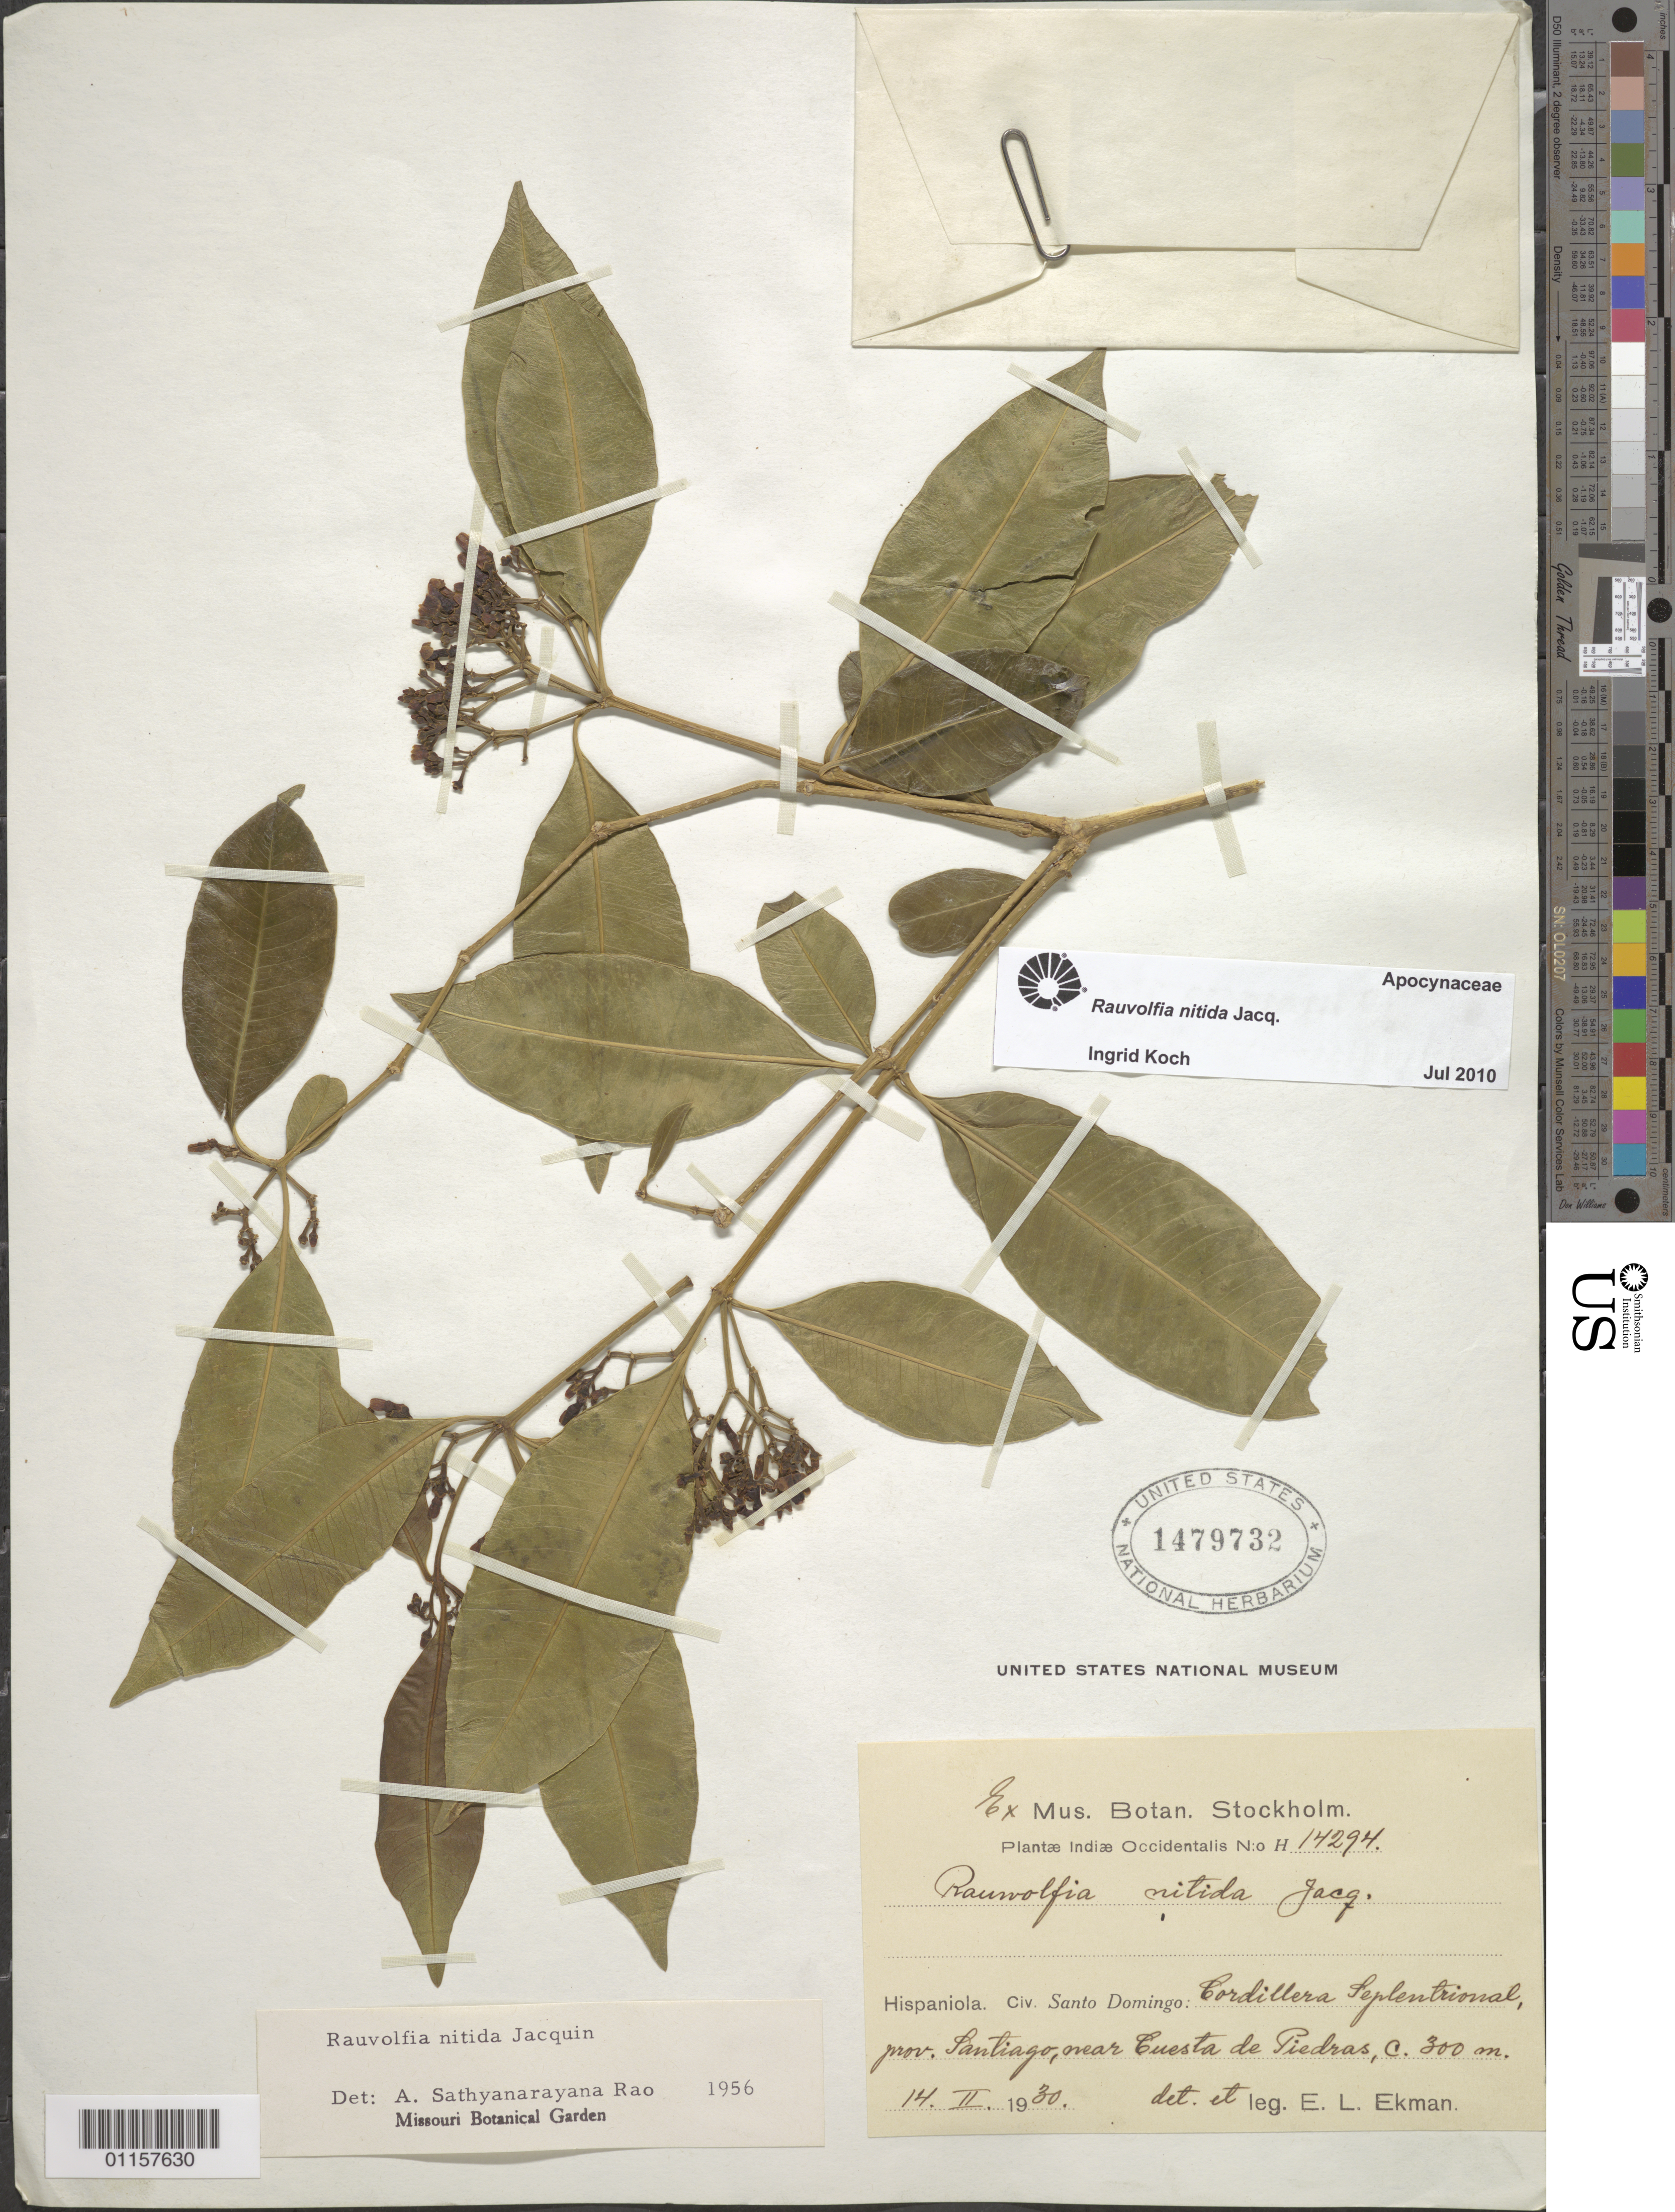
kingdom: Plantae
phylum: Tracheophyta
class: Magnoliopsida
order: Gentianales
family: Apocynaceae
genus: Rauvolfia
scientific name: Rauvolfia nitida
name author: Jacq.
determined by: Koch, I.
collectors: E. L. Ekman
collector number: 14294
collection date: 1930-02-14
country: Dominican Republic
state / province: Santiago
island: Hispaniola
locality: Civ. Santo Domingo: Cordillera Septentrional, near Cuesta de Piedras.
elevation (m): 300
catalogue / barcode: US 1479732